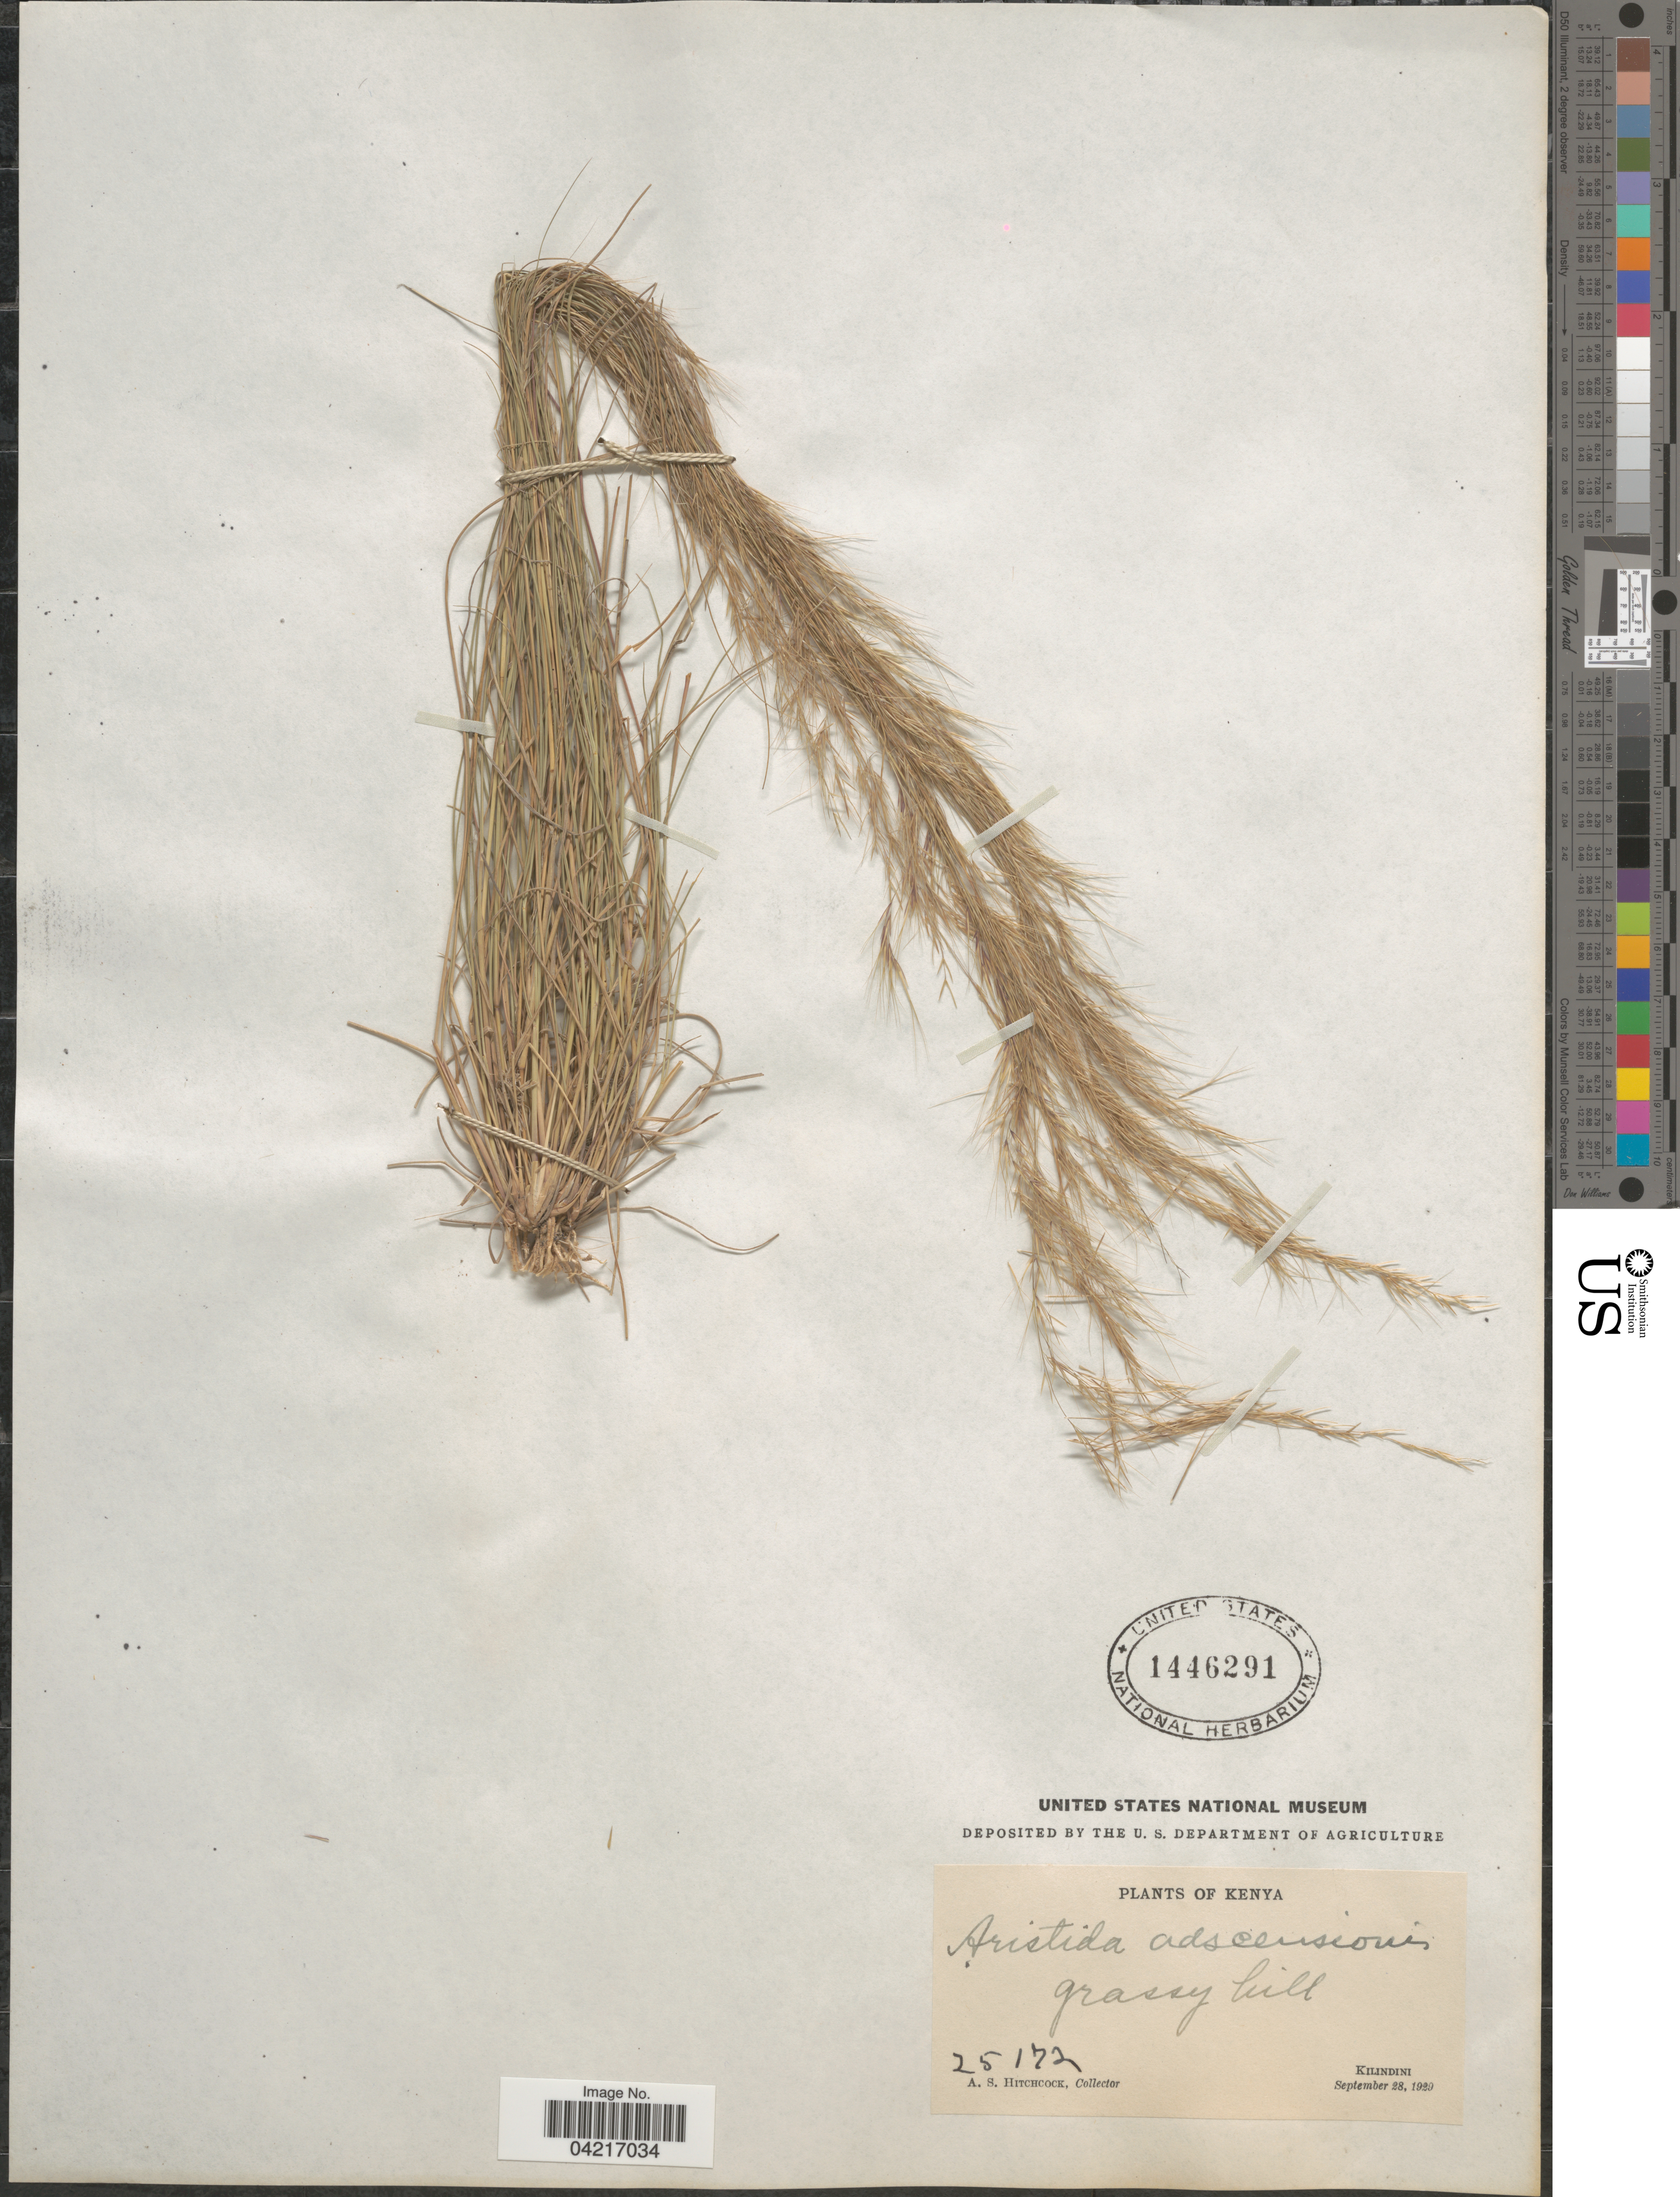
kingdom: Plantae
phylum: Tracheophyta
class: Liliopsida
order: Poales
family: Poaceae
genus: Aristida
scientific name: Aristida adscensionis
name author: L.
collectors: A. S. Hitchcock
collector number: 25172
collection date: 1920-09-28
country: Kenya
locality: Grassy hill. Kilindini.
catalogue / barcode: US 1446291